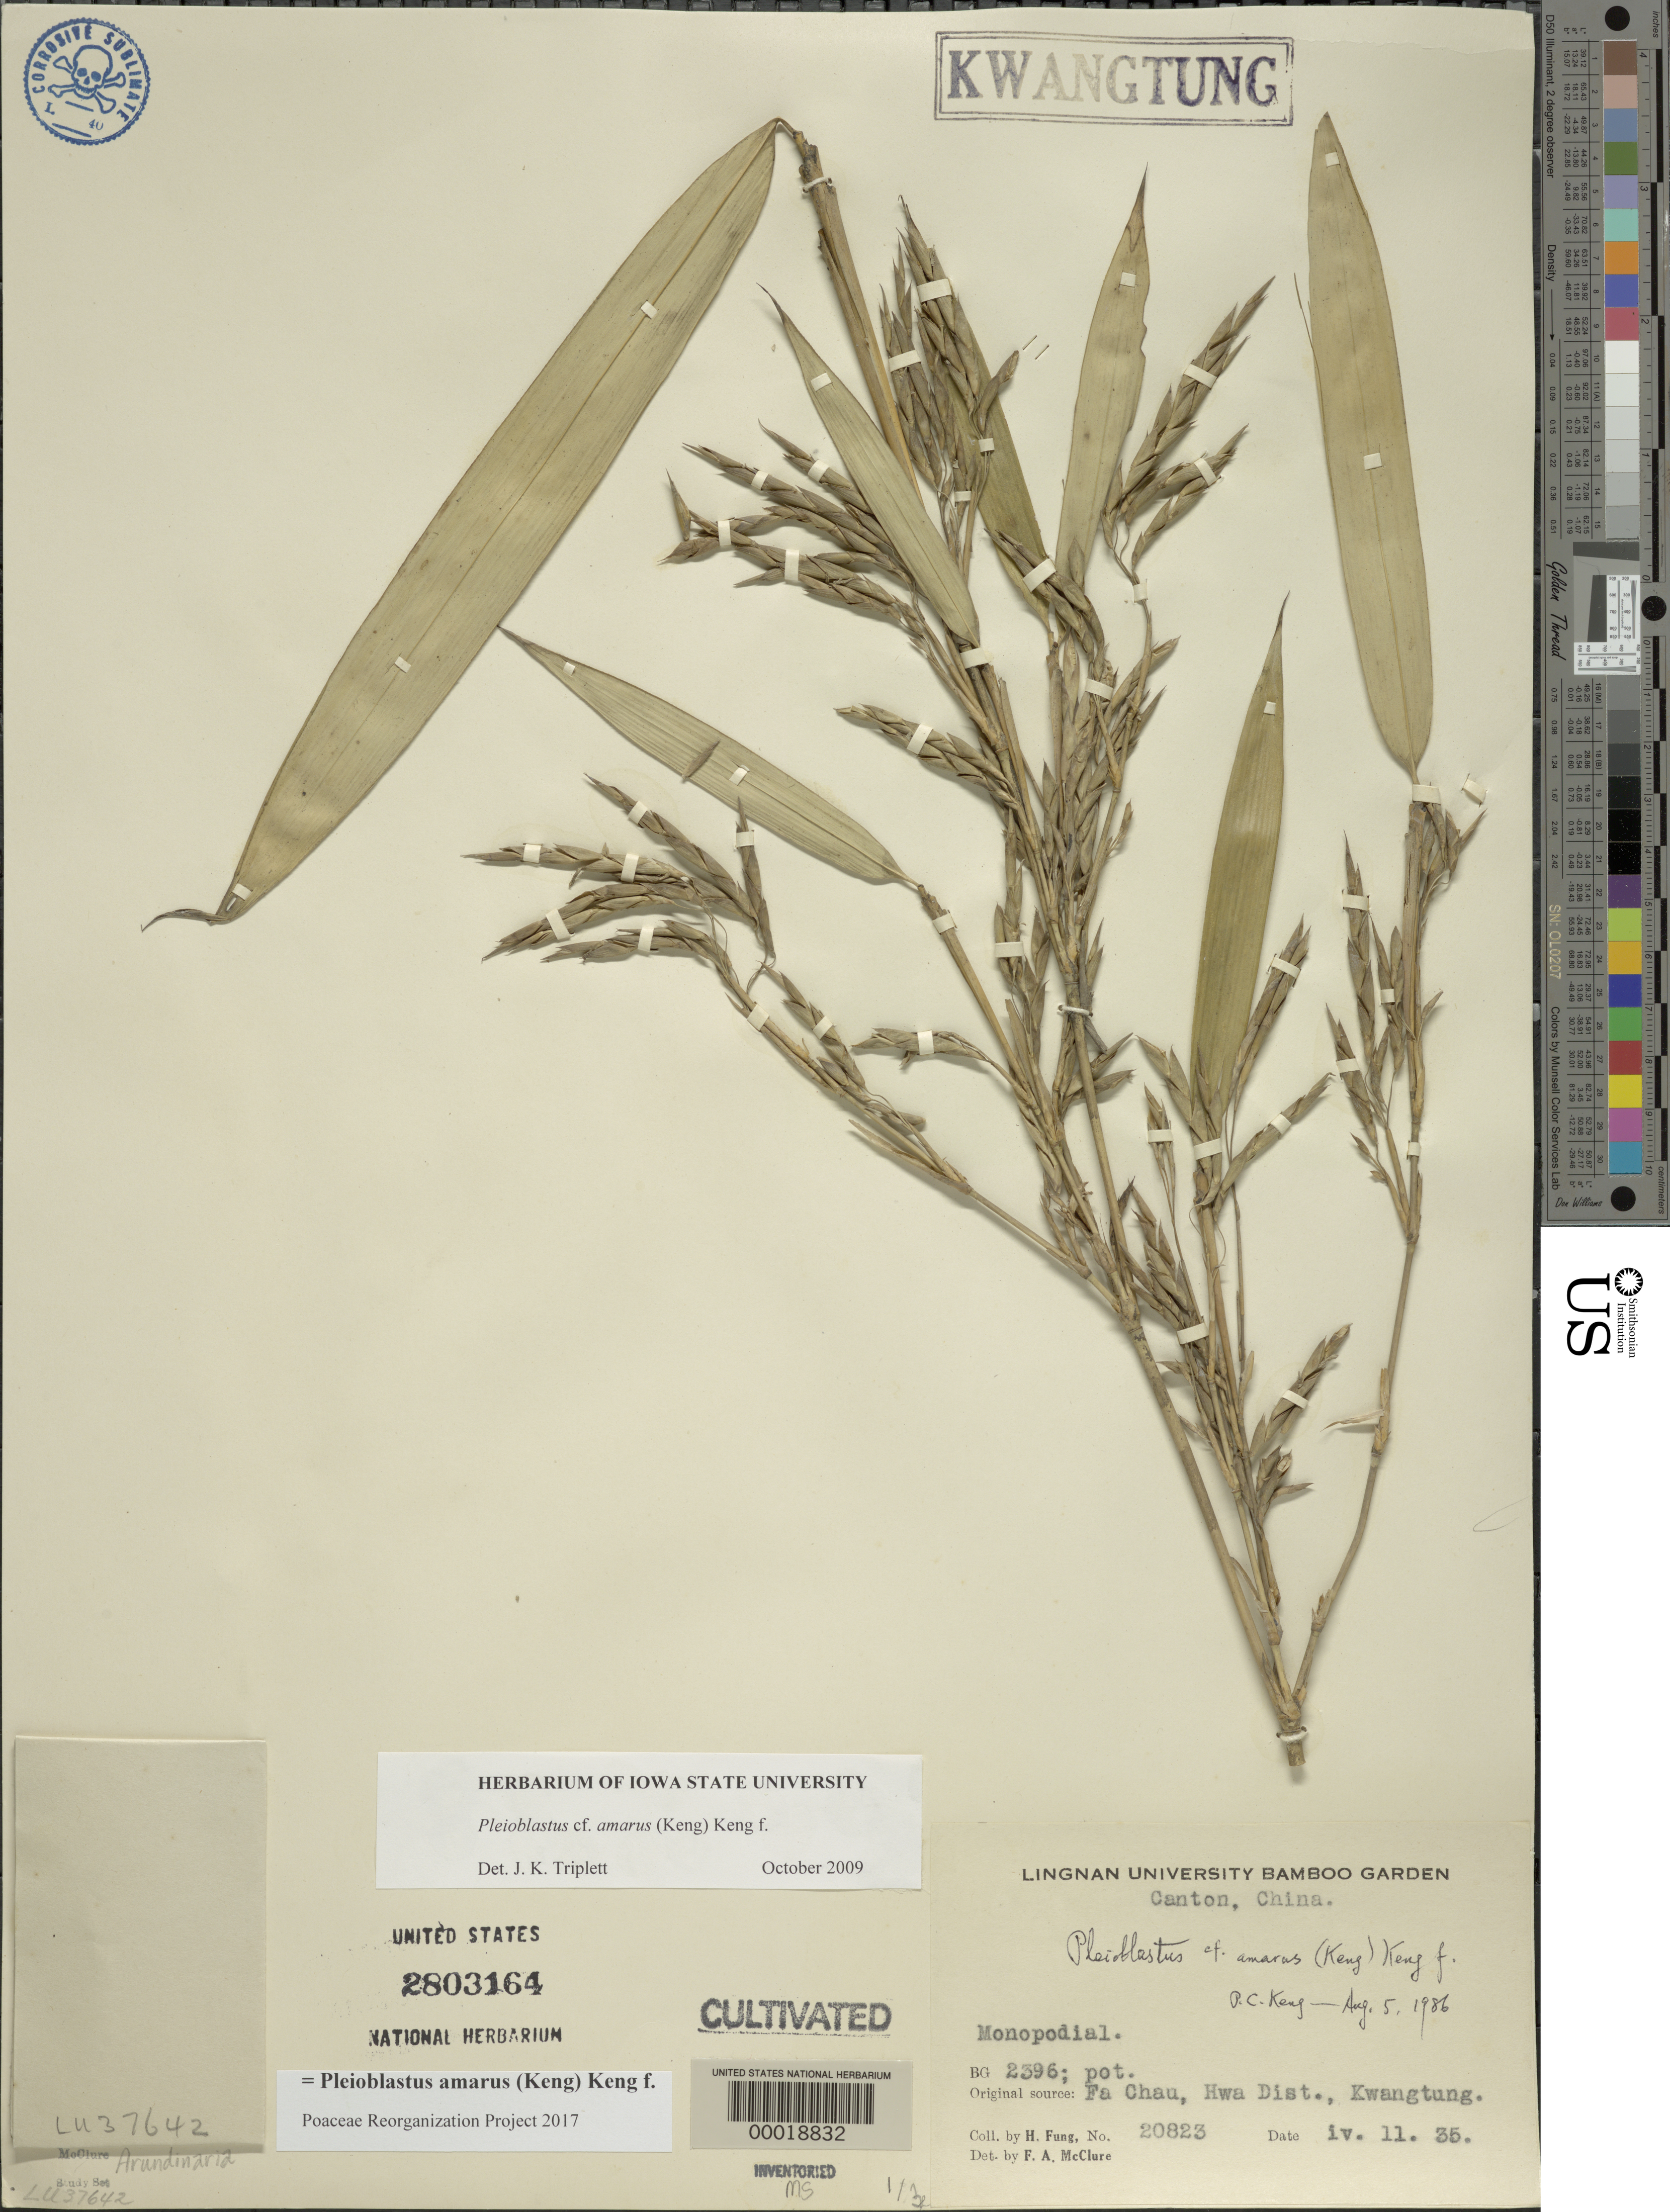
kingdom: Plantae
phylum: Tracheophyta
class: Liliopsida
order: Poales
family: Poaceae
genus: Pleioblastus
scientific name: Pleioblastus amarus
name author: (Keng) Keng f.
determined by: Triplett, J. K.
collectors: H. L. Fung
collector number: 20823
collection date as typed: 11 Apr 1935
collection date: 1935-04-11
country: China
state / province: Guangdong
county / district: Hwa-Hsien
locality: Original collection from Fa Chau, grown in Lingnan University Bamboo Garden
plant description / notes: B.G. 2396 pot #; Original source: Fa Chau Hwa Dist., Kwangtung, China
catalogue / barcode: US 2803164